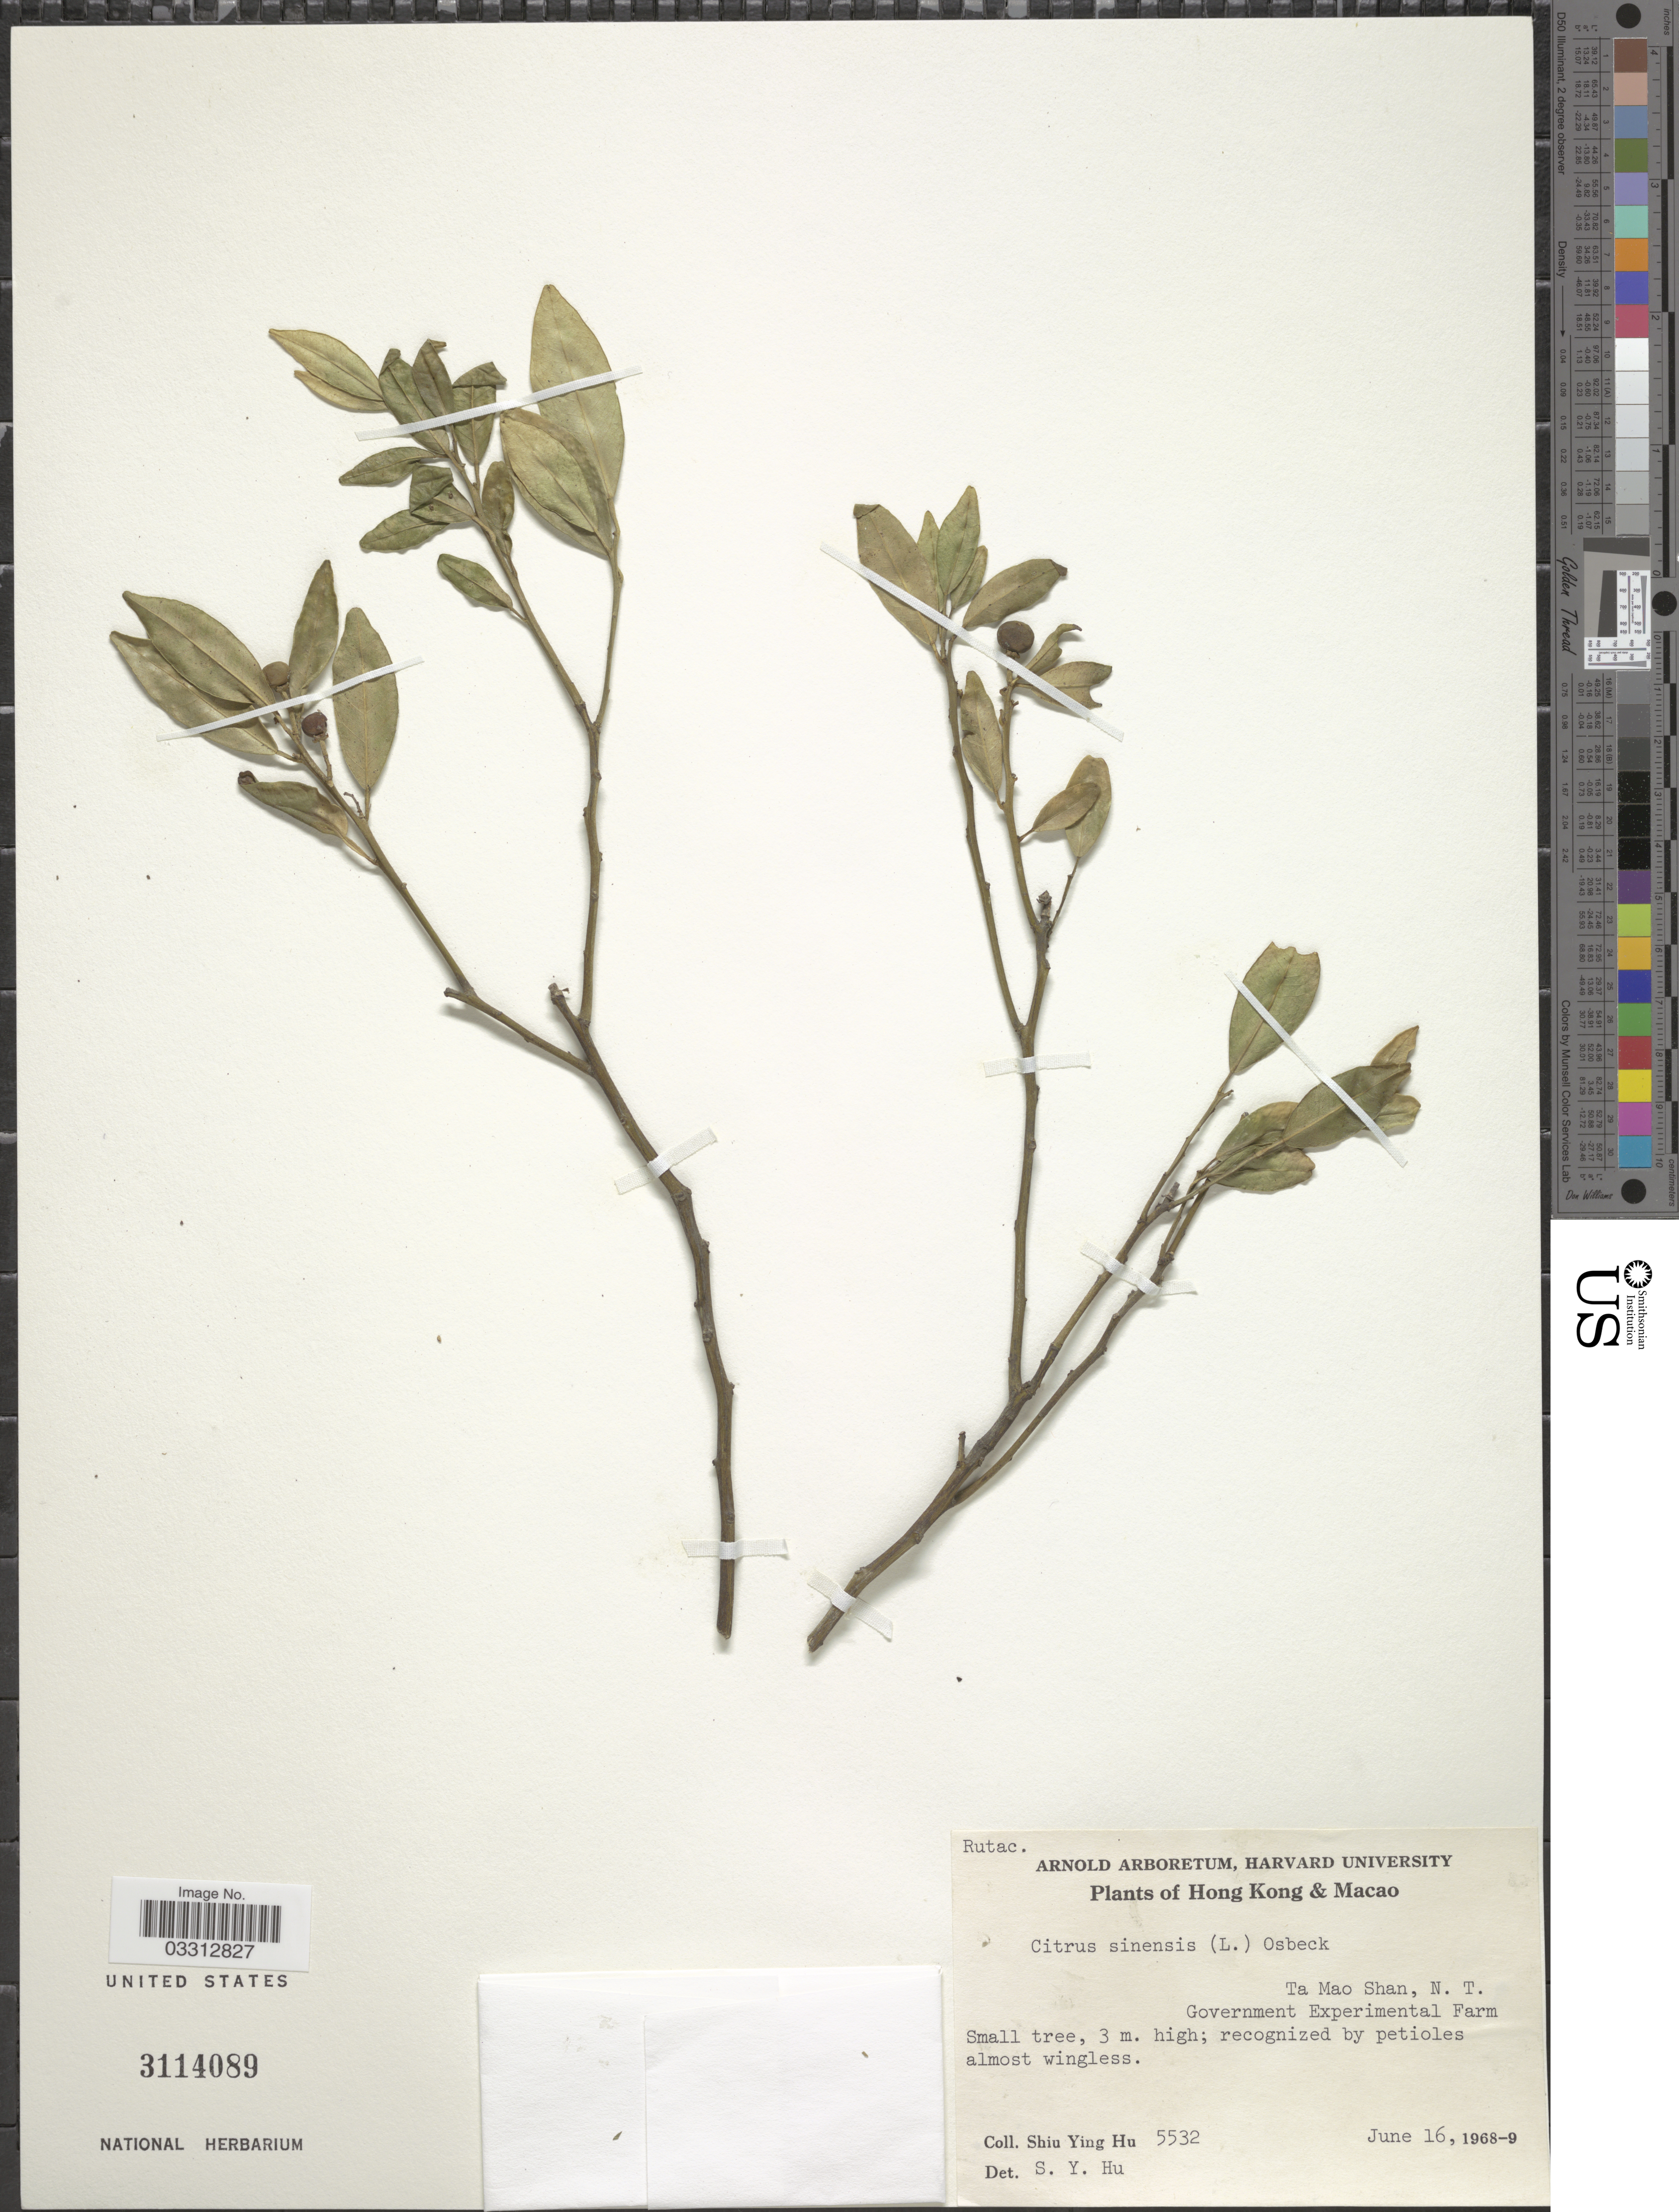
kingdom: Plantae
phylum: Tracheophyta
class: Magnoliopsida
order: Sapindales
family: Rutaceae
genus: Citrus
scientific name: Citrus x sinensis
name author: (L.) Osbeck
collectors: S. Y. Hu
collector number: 5532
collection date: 1968-06-16/1969-06-16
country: China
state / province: Hong Kong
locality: Hong Kong & Macao, Ta Mao Shan, N. T. Government Experimental Farm.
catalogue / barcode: US 3114089